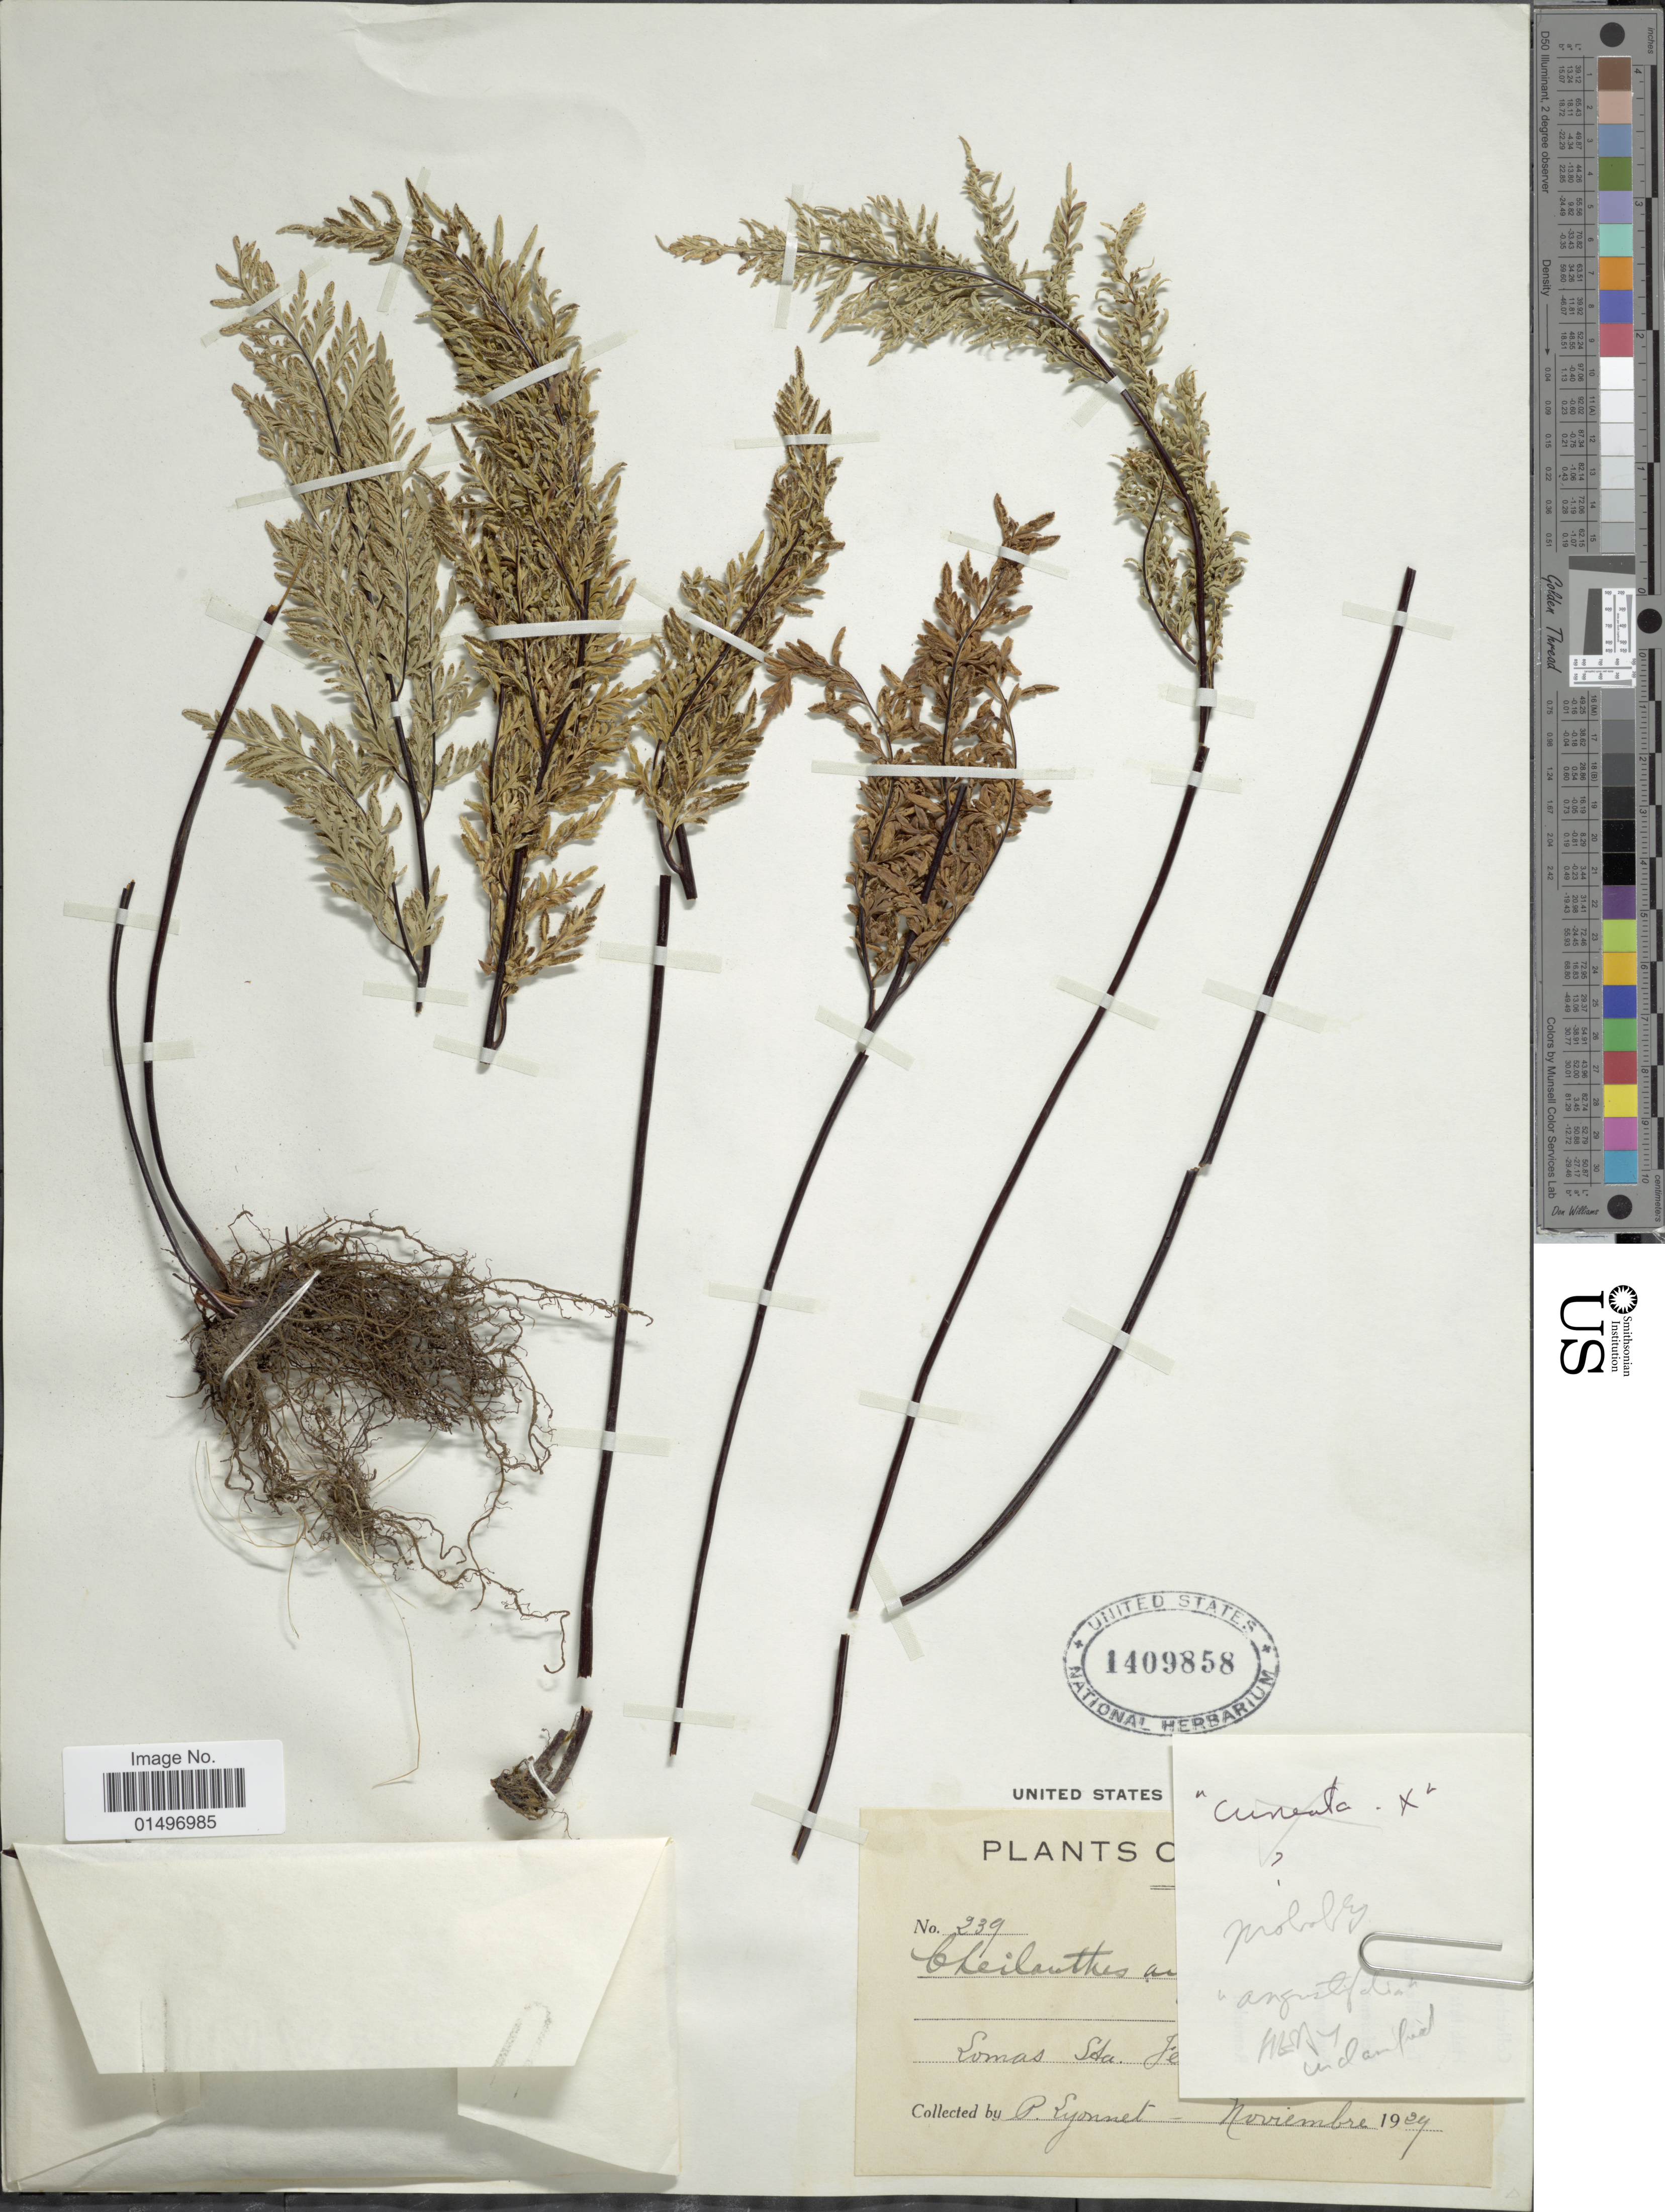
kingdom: Plantae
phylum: Tracheophyta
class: Polypodiopsida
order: Polypodiales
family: Pteridaceae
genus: Gaga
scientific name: Gaga chaerophylla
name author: (Mart. & Ikonn.-Gal.) Fay W. Li & Windham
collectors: P. Lyonnet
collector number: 239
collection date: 1929-11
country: Mexico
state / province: Morelos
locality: Mexico, Lomas Sta.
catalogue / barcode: US 1409858